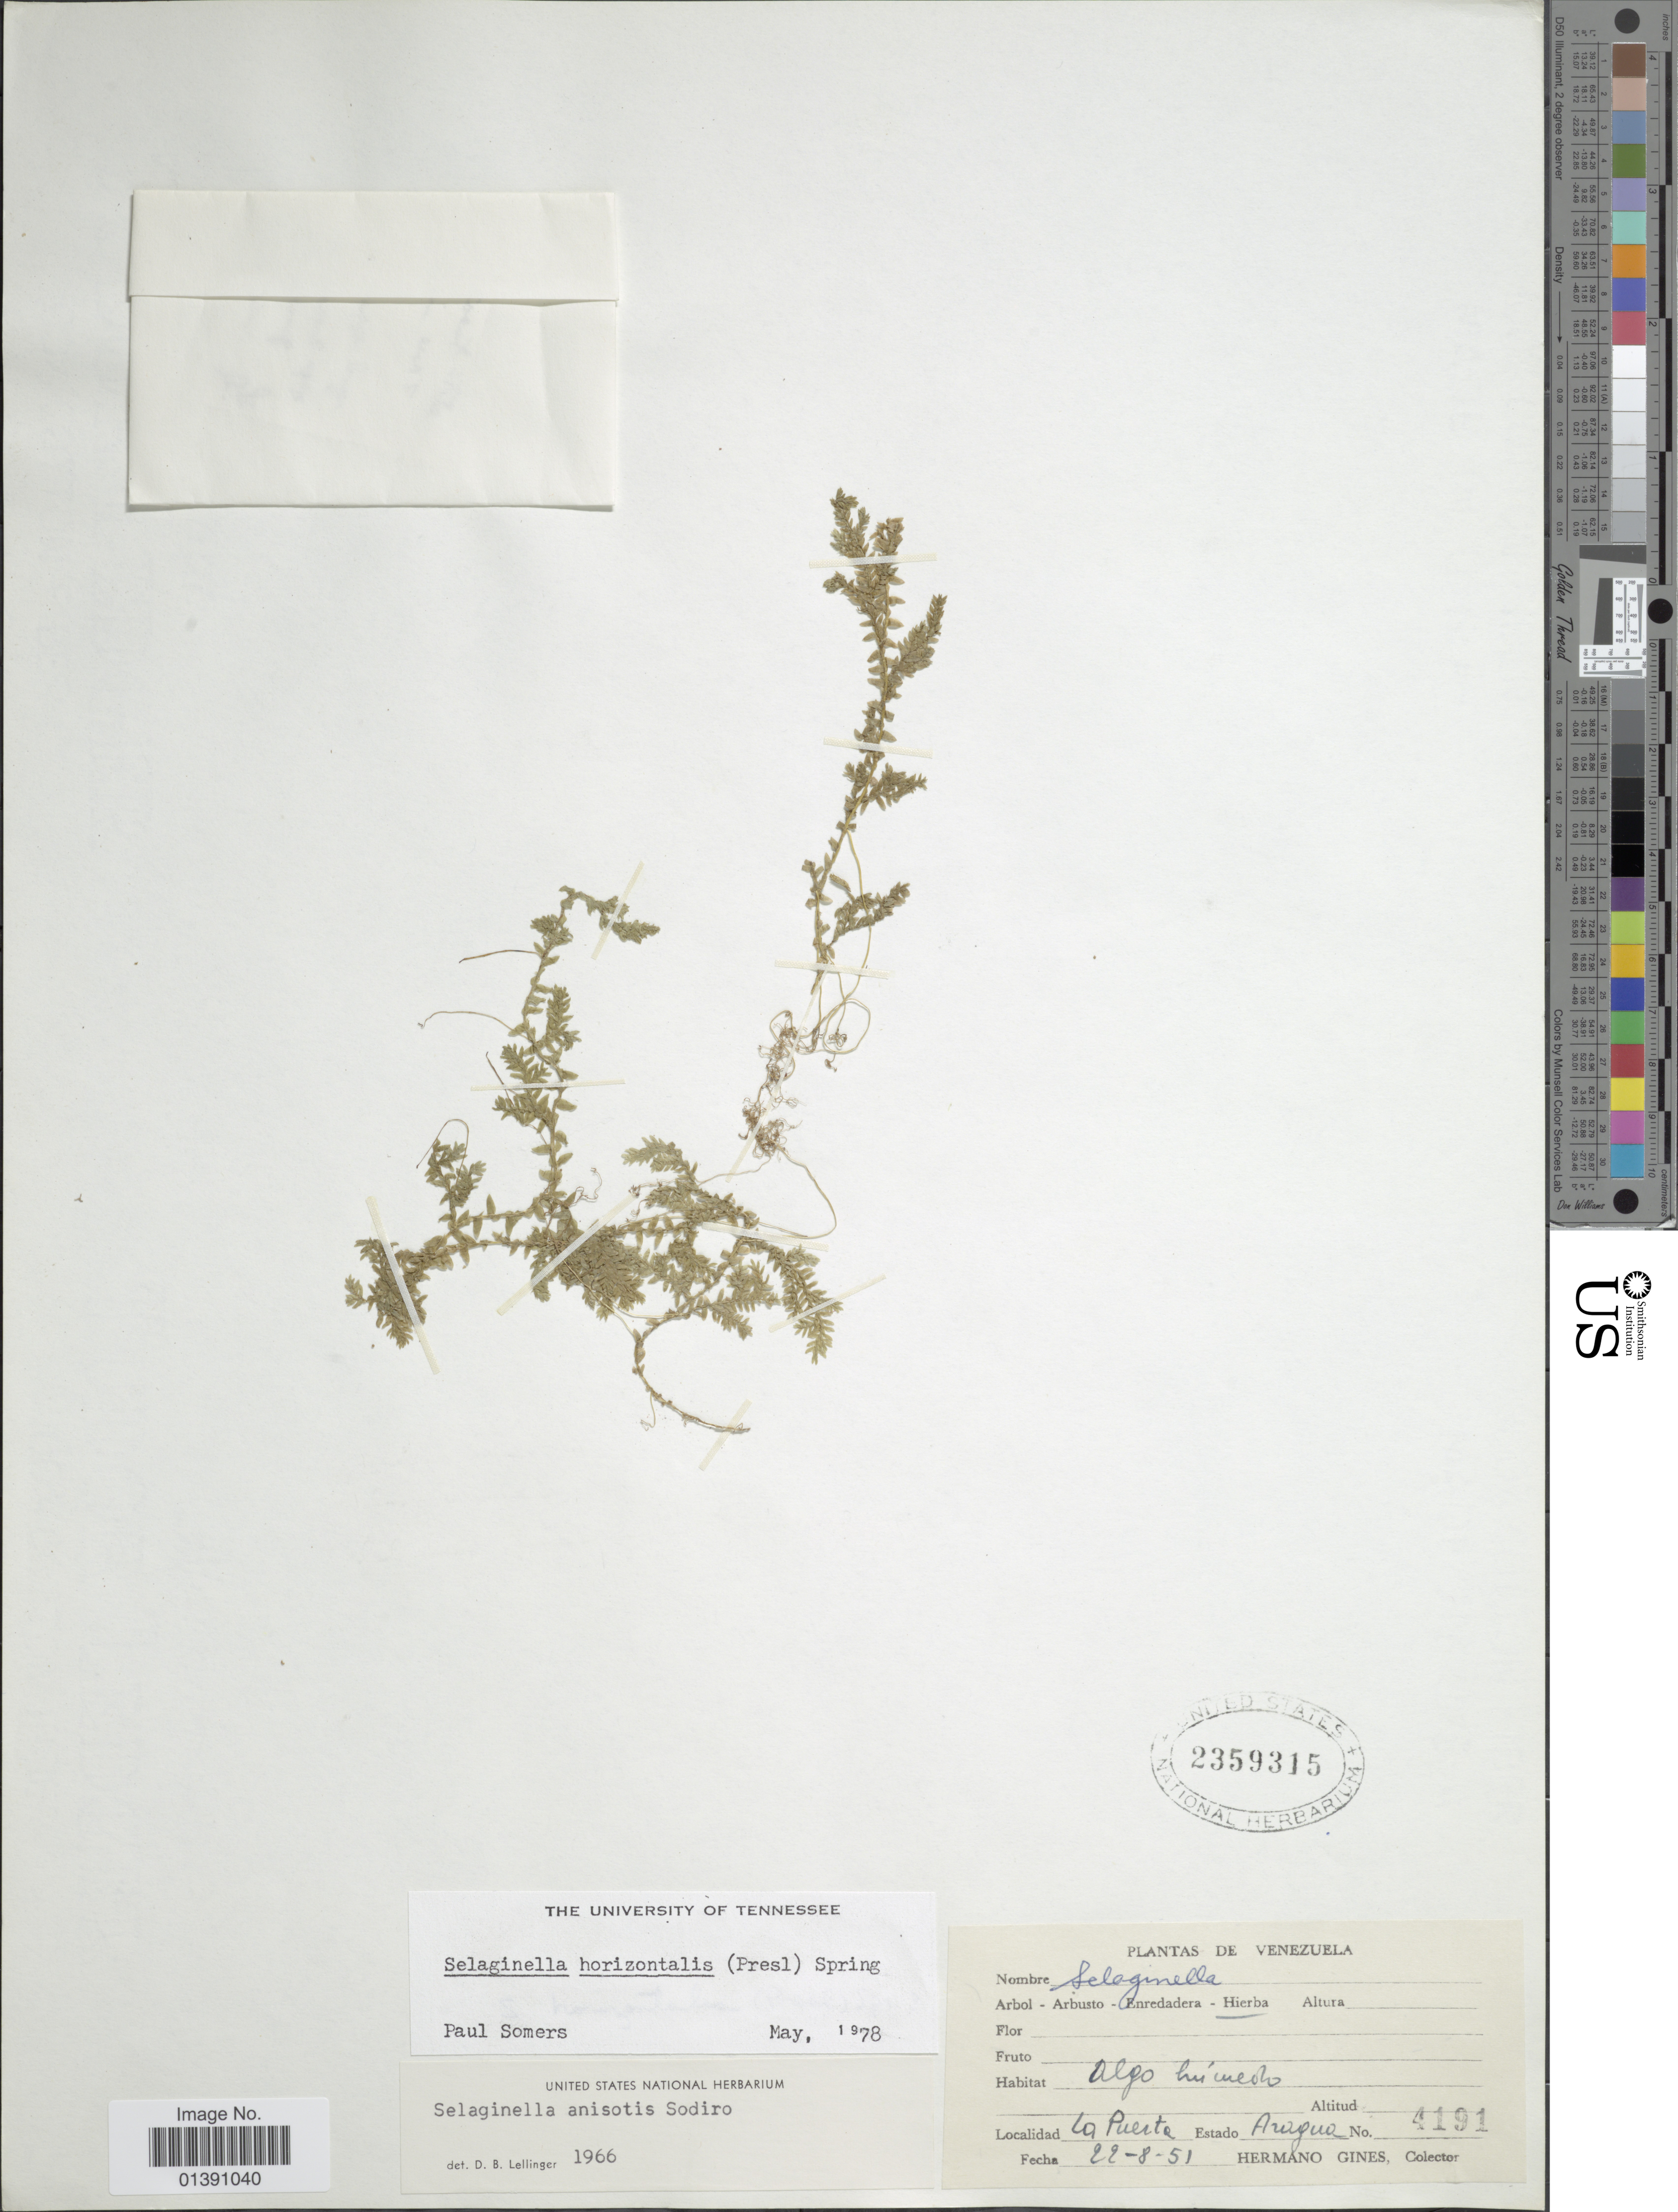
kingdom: Plantae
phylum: Tracheophyta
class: Lycopodiopsida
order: Selaginellales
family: Selaginellaceae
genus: Selaginella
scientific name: Selaginella horizontalis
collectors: Bro. Gines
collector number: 4191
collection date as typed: Transcribed d/m/y: 22/8/51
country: Venezuela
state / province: Aragua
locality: La Puerta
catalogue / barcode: US 2359315